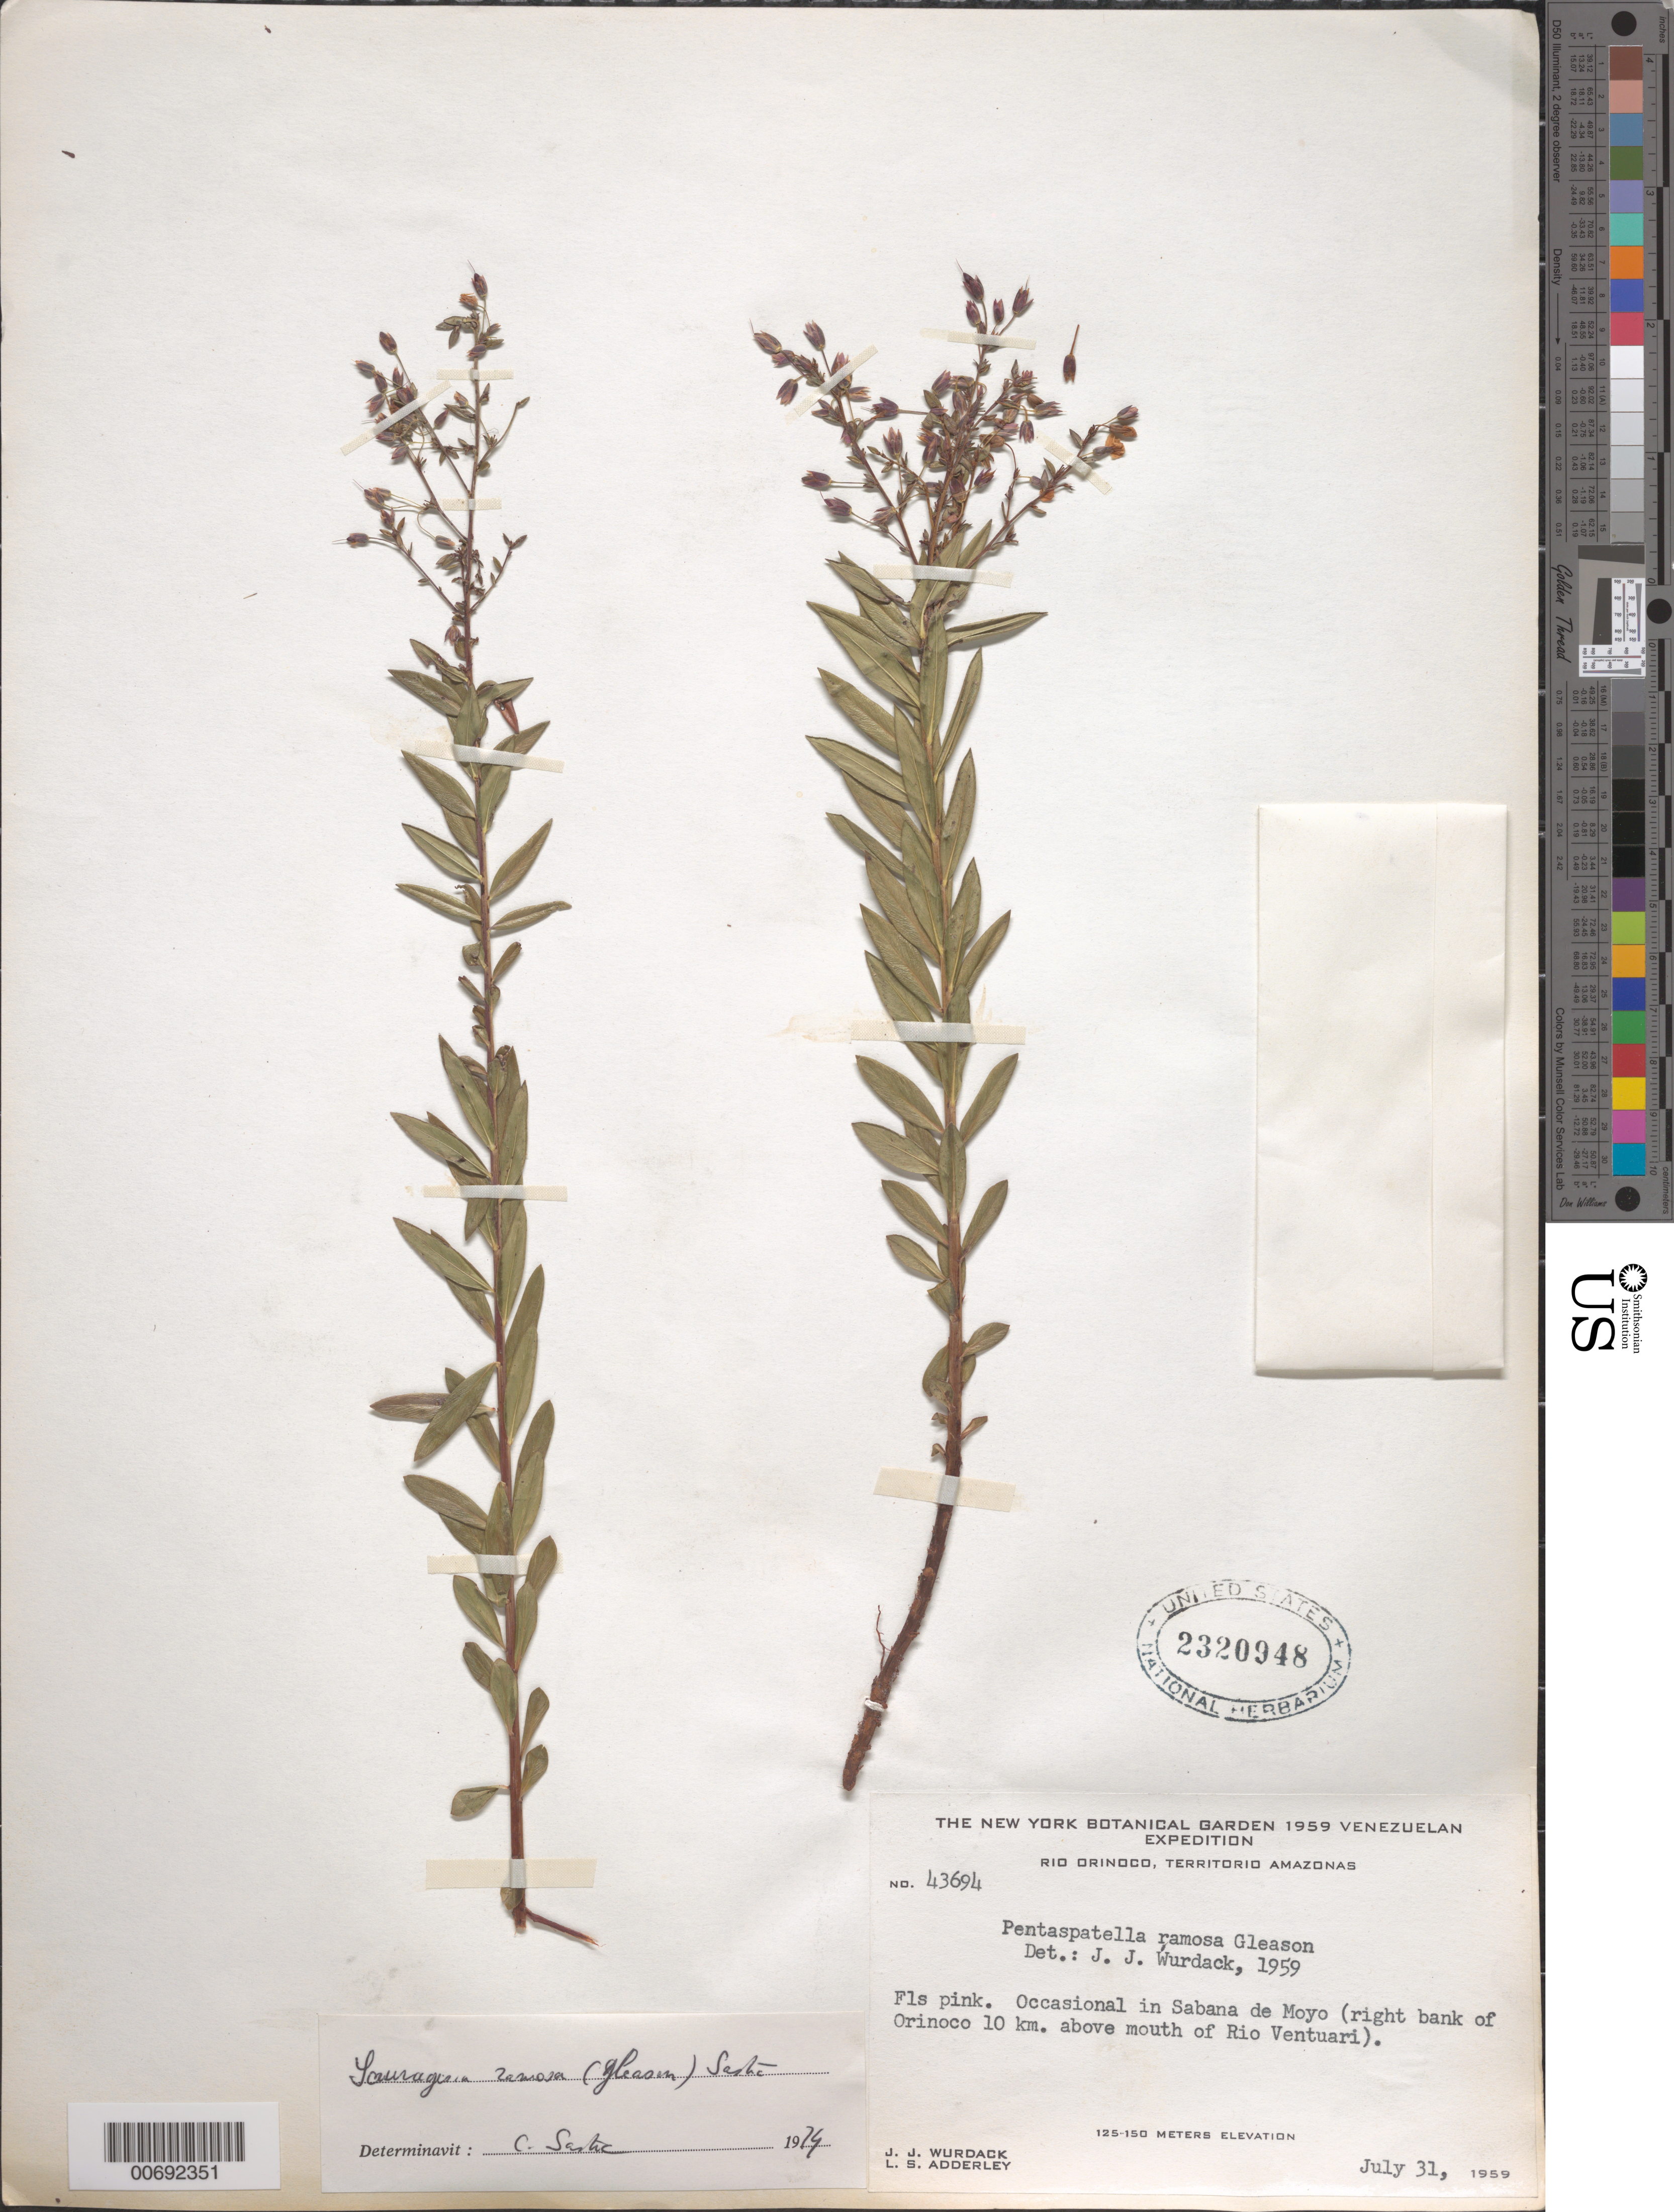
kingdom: Plantae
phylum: Tracheophyta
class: Magnoliopsida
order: Malpighiales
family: Ochnaceae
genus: Sauvagesia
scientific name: Sauvagesia ramosa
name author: (Gleason) Sastre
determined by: Sastre, C. H. L.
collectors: J. J. Wurdack & L. S. Adderley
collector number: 43694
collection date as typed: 31-Jul-59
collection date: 1959-07-31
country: Venezuela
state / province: Amazonas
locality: Sabana de Moyo, right bank of Orinoco R, 5 km above Macaruca, 10 km above mouth of Río Ventuari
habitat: Savanna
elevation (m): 125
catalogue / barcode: US 2320948